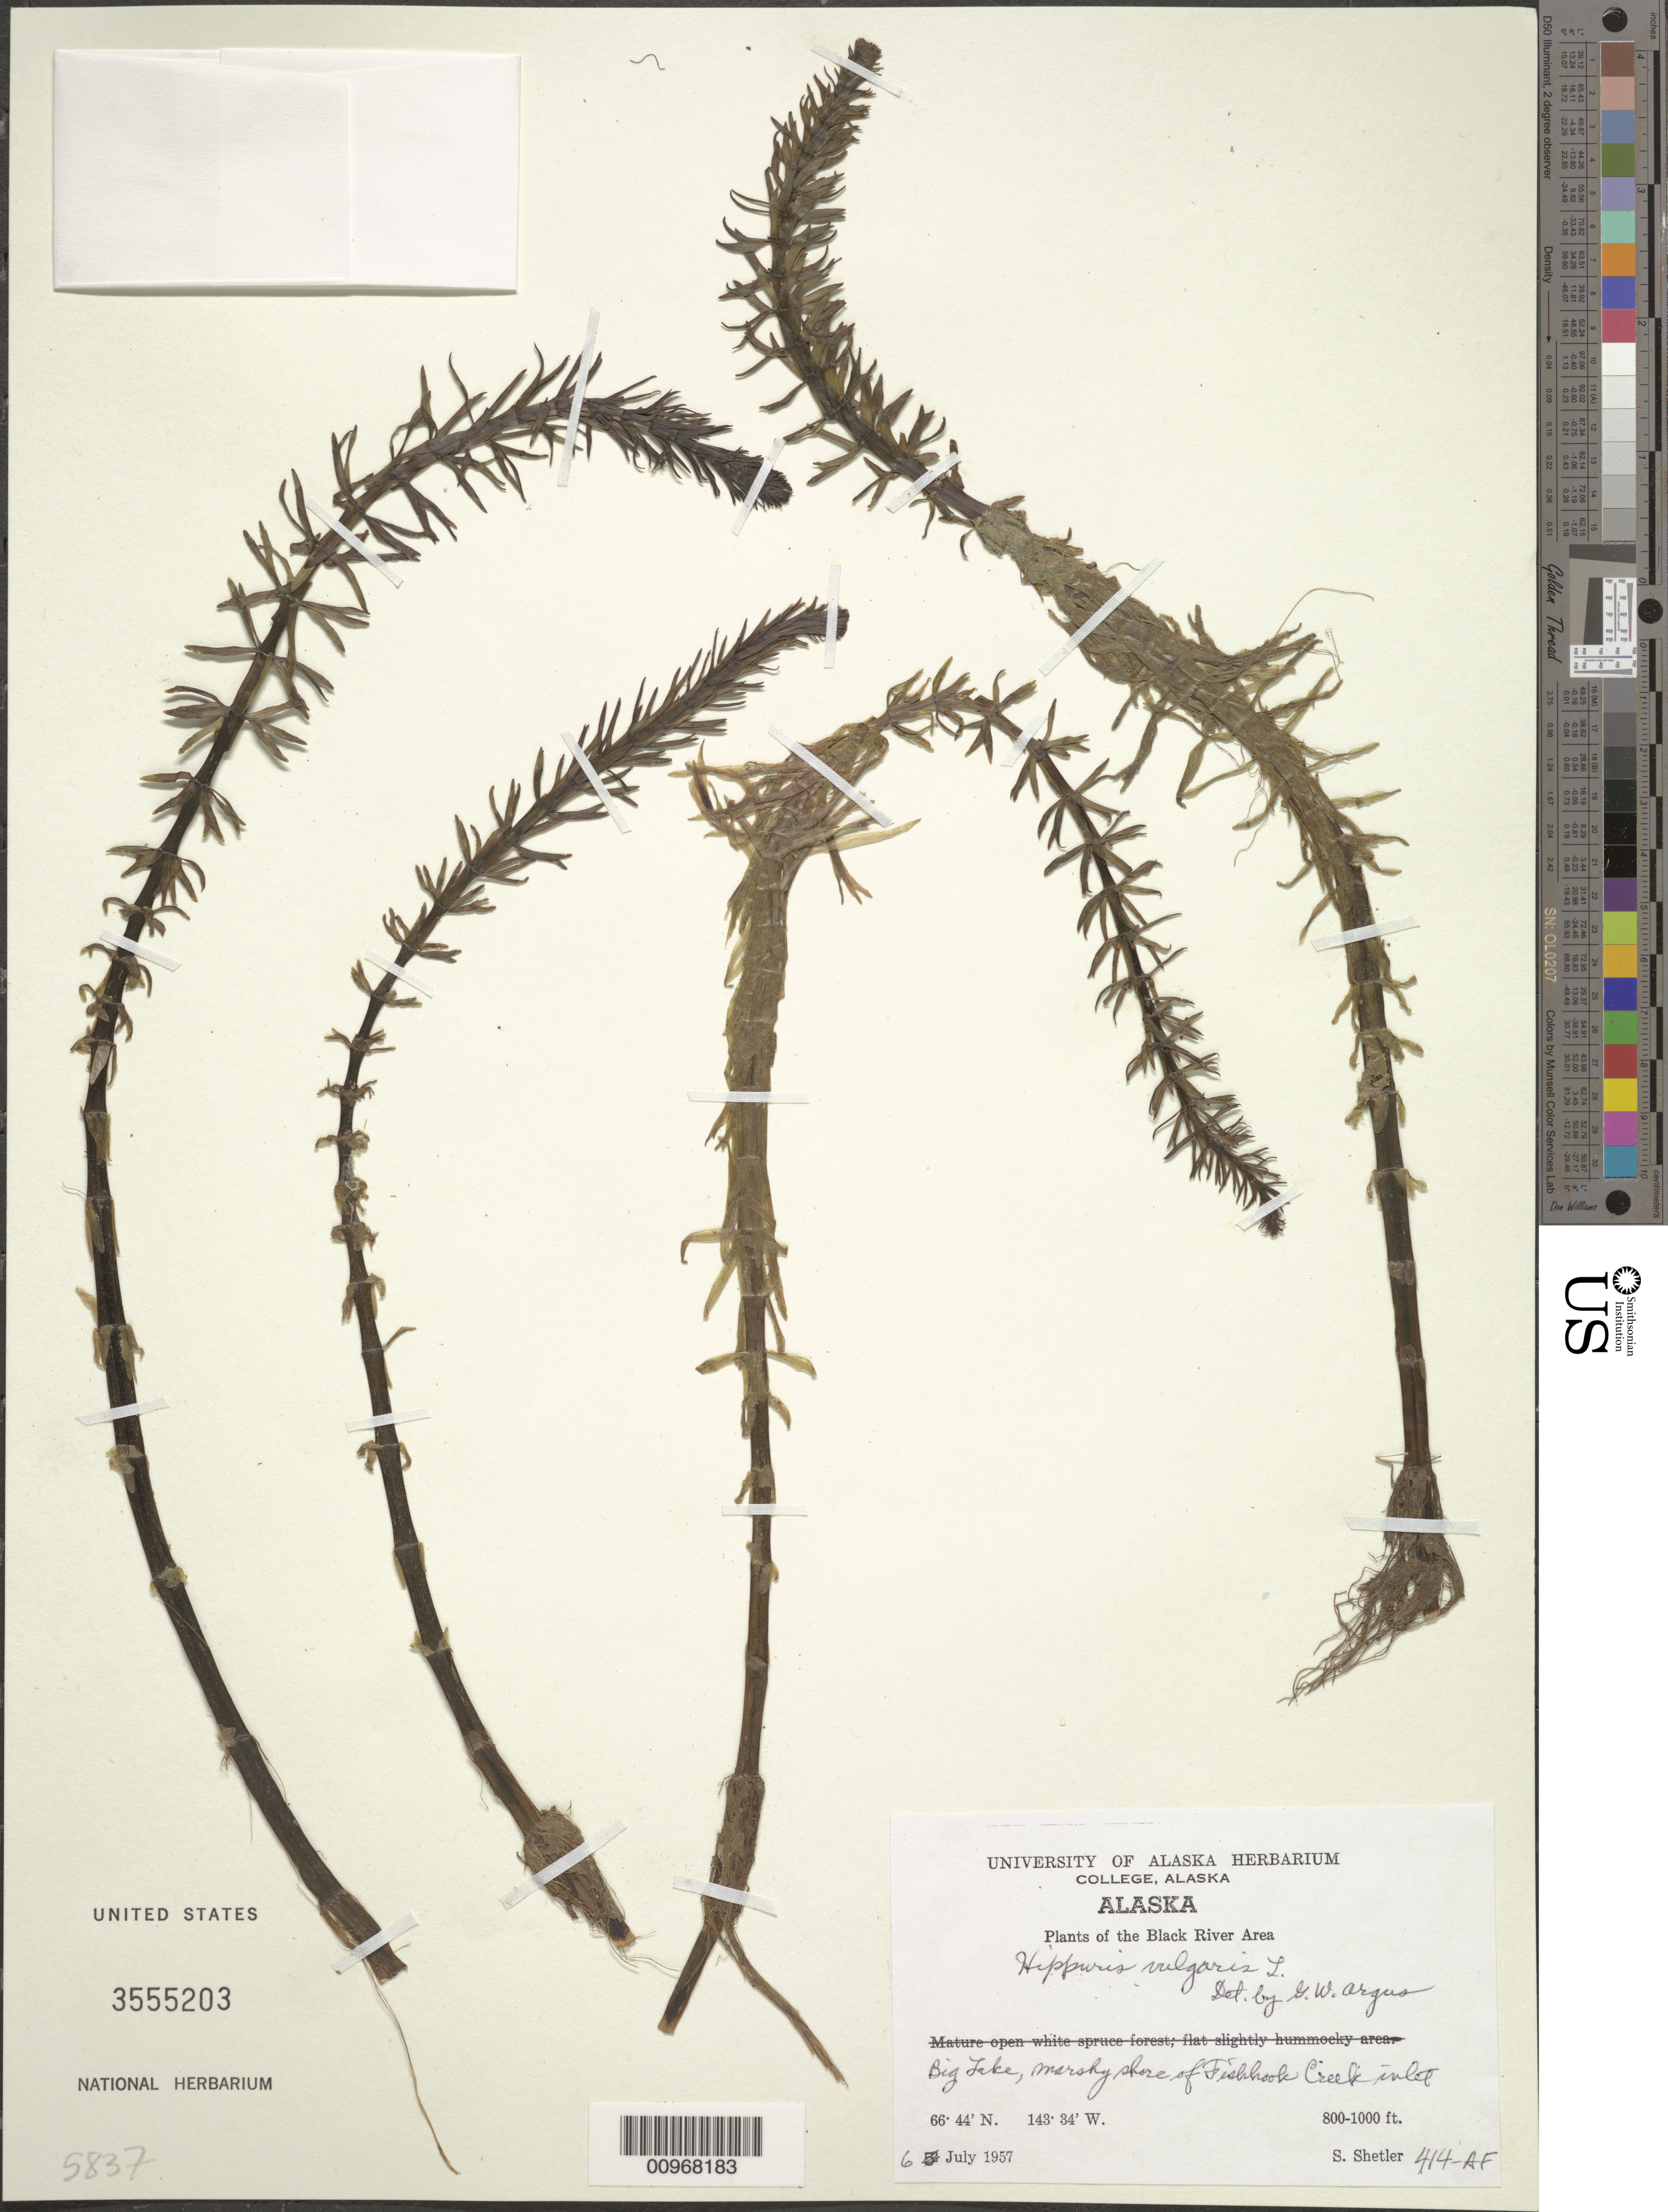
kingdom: Plantae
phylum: Tracheophyta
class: Magnoliopsida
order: Lamiales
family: Plantaginaceae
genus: Hippuris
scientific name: Hippuris vulgaris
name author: L.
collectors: S. Shetler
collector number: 414-AF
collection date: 1957-07-06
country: United States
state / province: Alaska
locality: Black River Area. Big Lake, marshy shore of Fishhook Creek inlet.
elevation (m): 244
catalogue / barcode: US 3555203